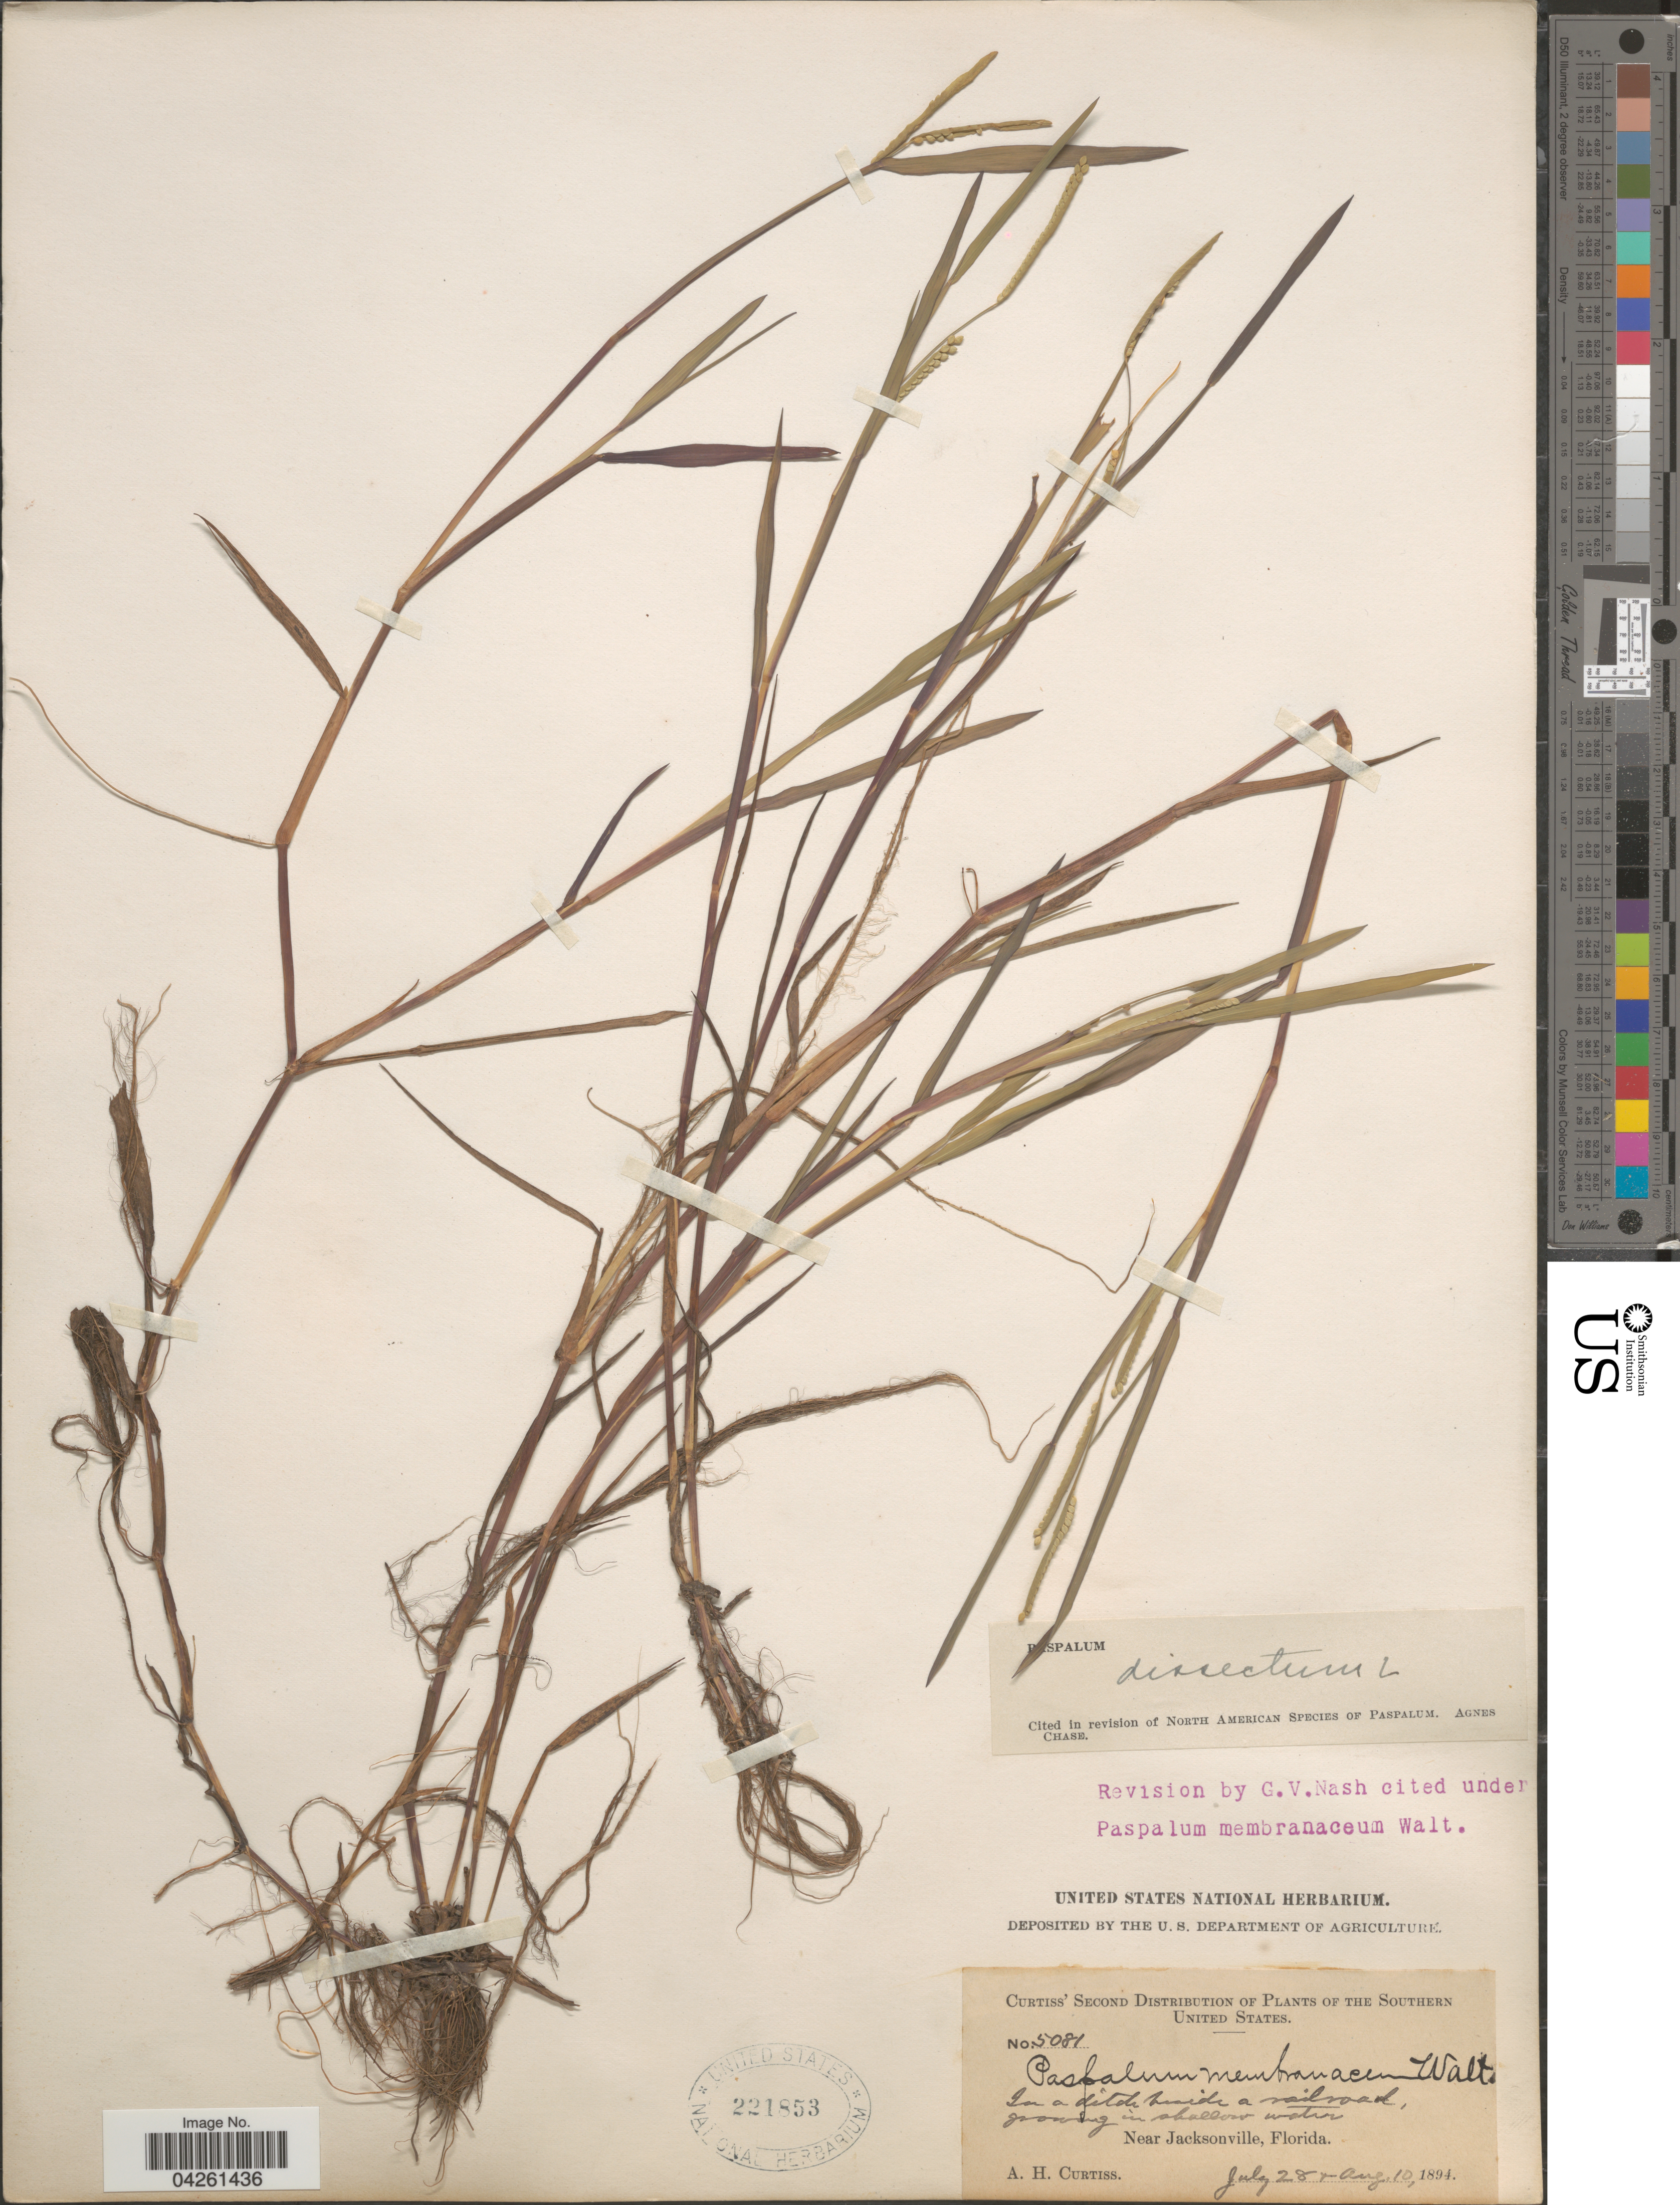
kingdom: Plantae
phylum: Tracheophyta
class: Liliopsida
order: Poales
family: Poaceae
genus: Paspalum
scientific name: Paspalum dissectum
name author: (L.) L.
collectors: A. H. Curtiss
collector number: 5081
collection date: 1894-07-28/1894-08-10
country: United States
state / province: Florida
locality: The Southern United States. Near Jacksonville.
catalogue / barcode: US 221853